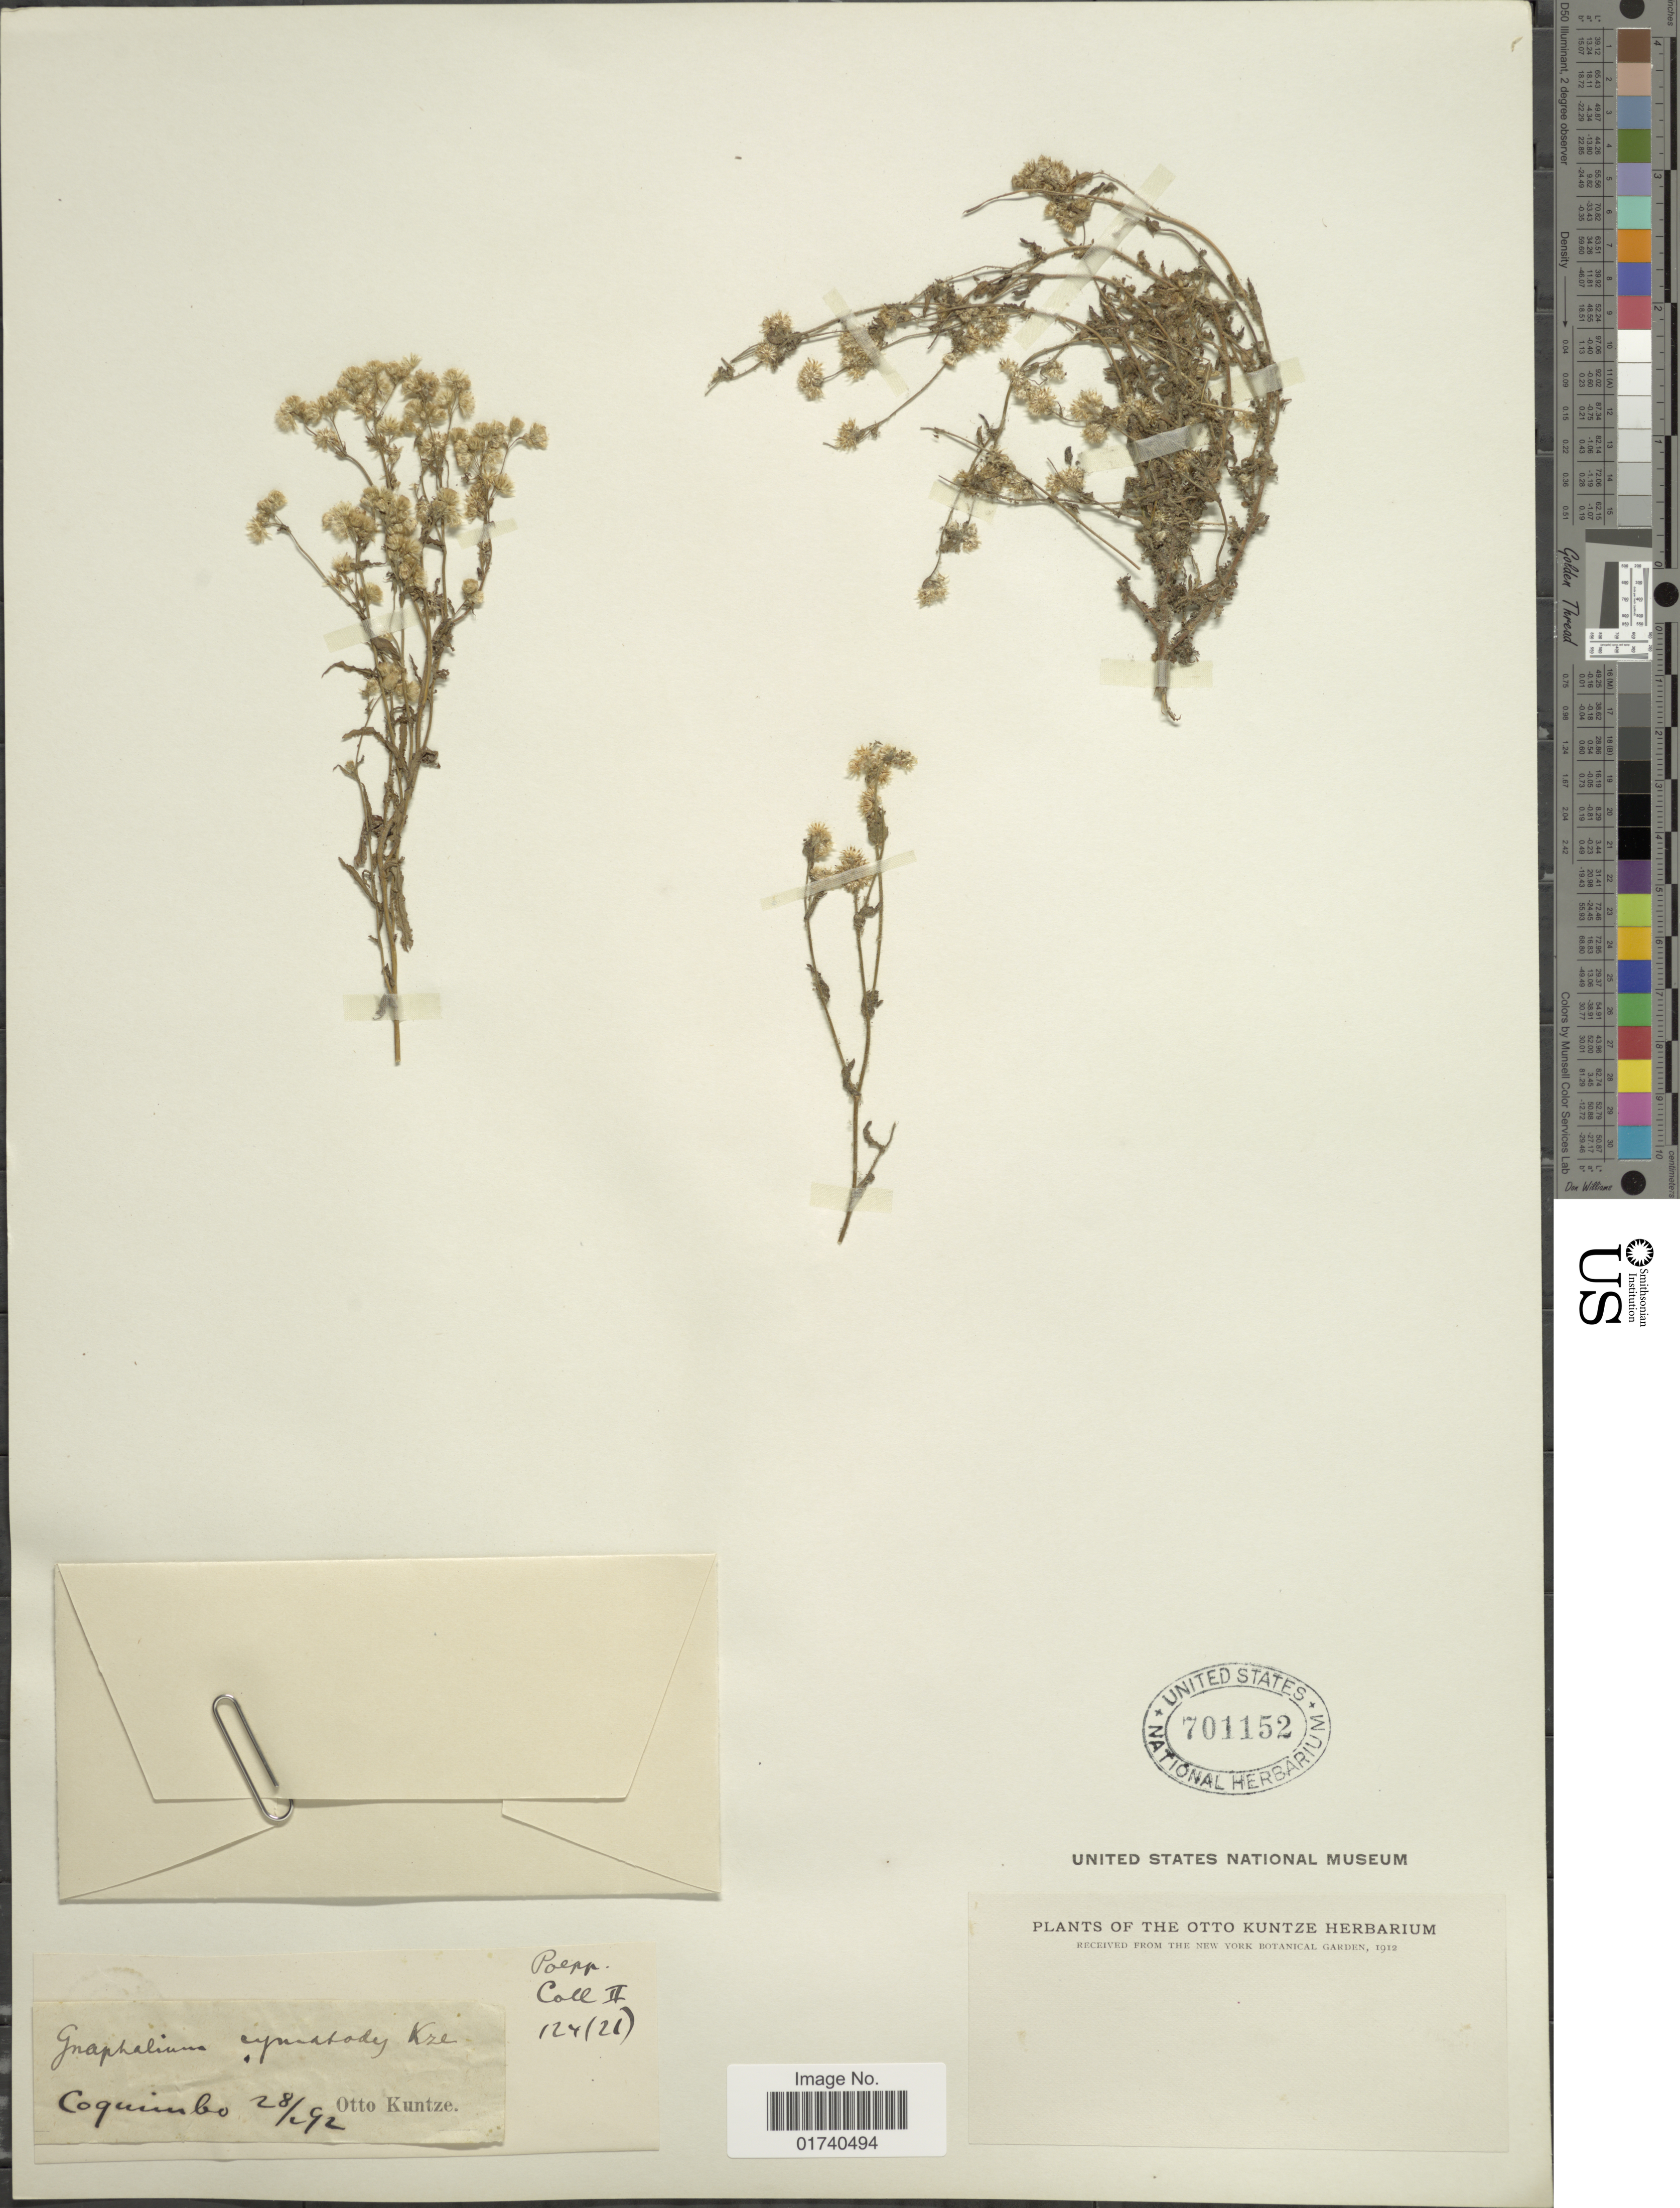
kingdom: Plantae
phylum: Tracheophyta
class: Magnoliopsida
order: Asterales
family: Asteraceae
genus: Pseudognaphalium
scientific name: Pseudognaphalium cymatoides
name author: (Kunze ex DC.) Anderb.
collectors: C.E.O. Kuntze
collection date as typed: Transcribed d/m/y: 28/2/92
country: Chile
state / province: Coquimbo (IV)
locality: Coquimbo.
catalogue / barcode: US 701152